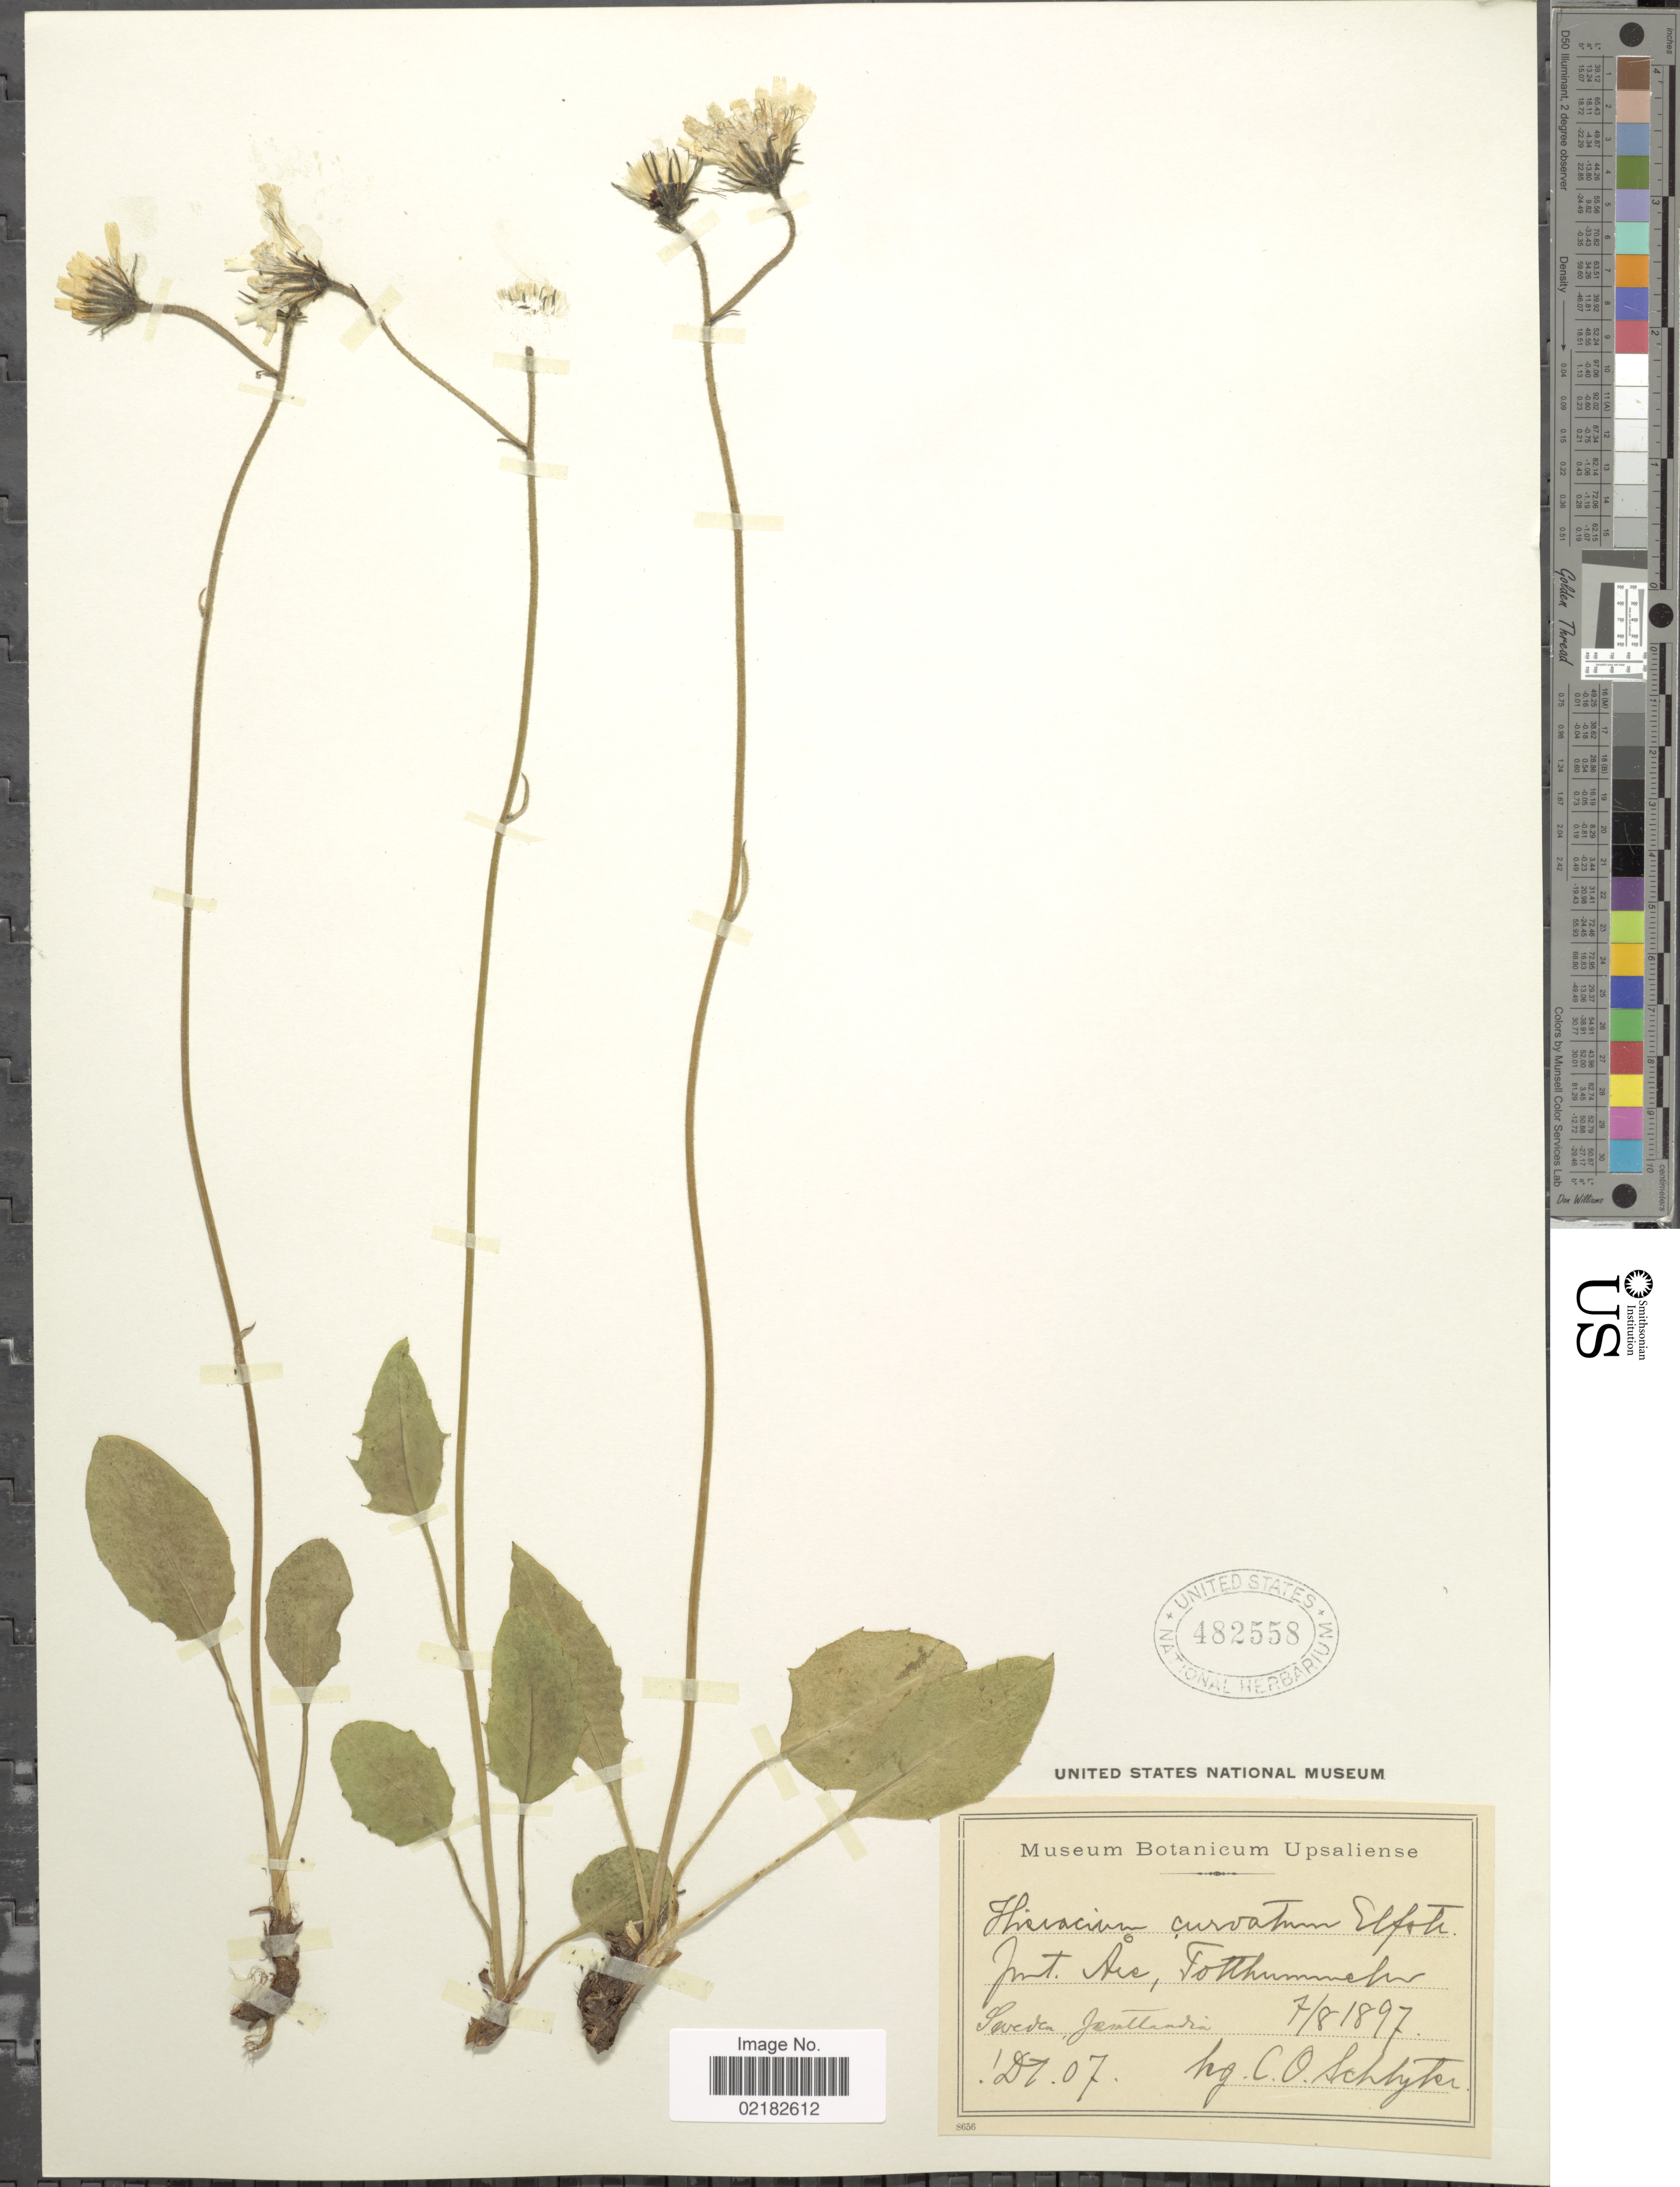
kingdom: Plantae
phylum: Tracheophyta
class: Magnoliopsida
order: Asterales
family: Asteraceae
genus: Hieracium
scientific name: Hieracium curvatum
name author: (Elfstr.) Elfstr.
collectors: C. Schlyter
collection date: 1897-08-07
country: Sweden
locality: Mt. Are, Totthummeln.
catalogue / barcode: US 482558